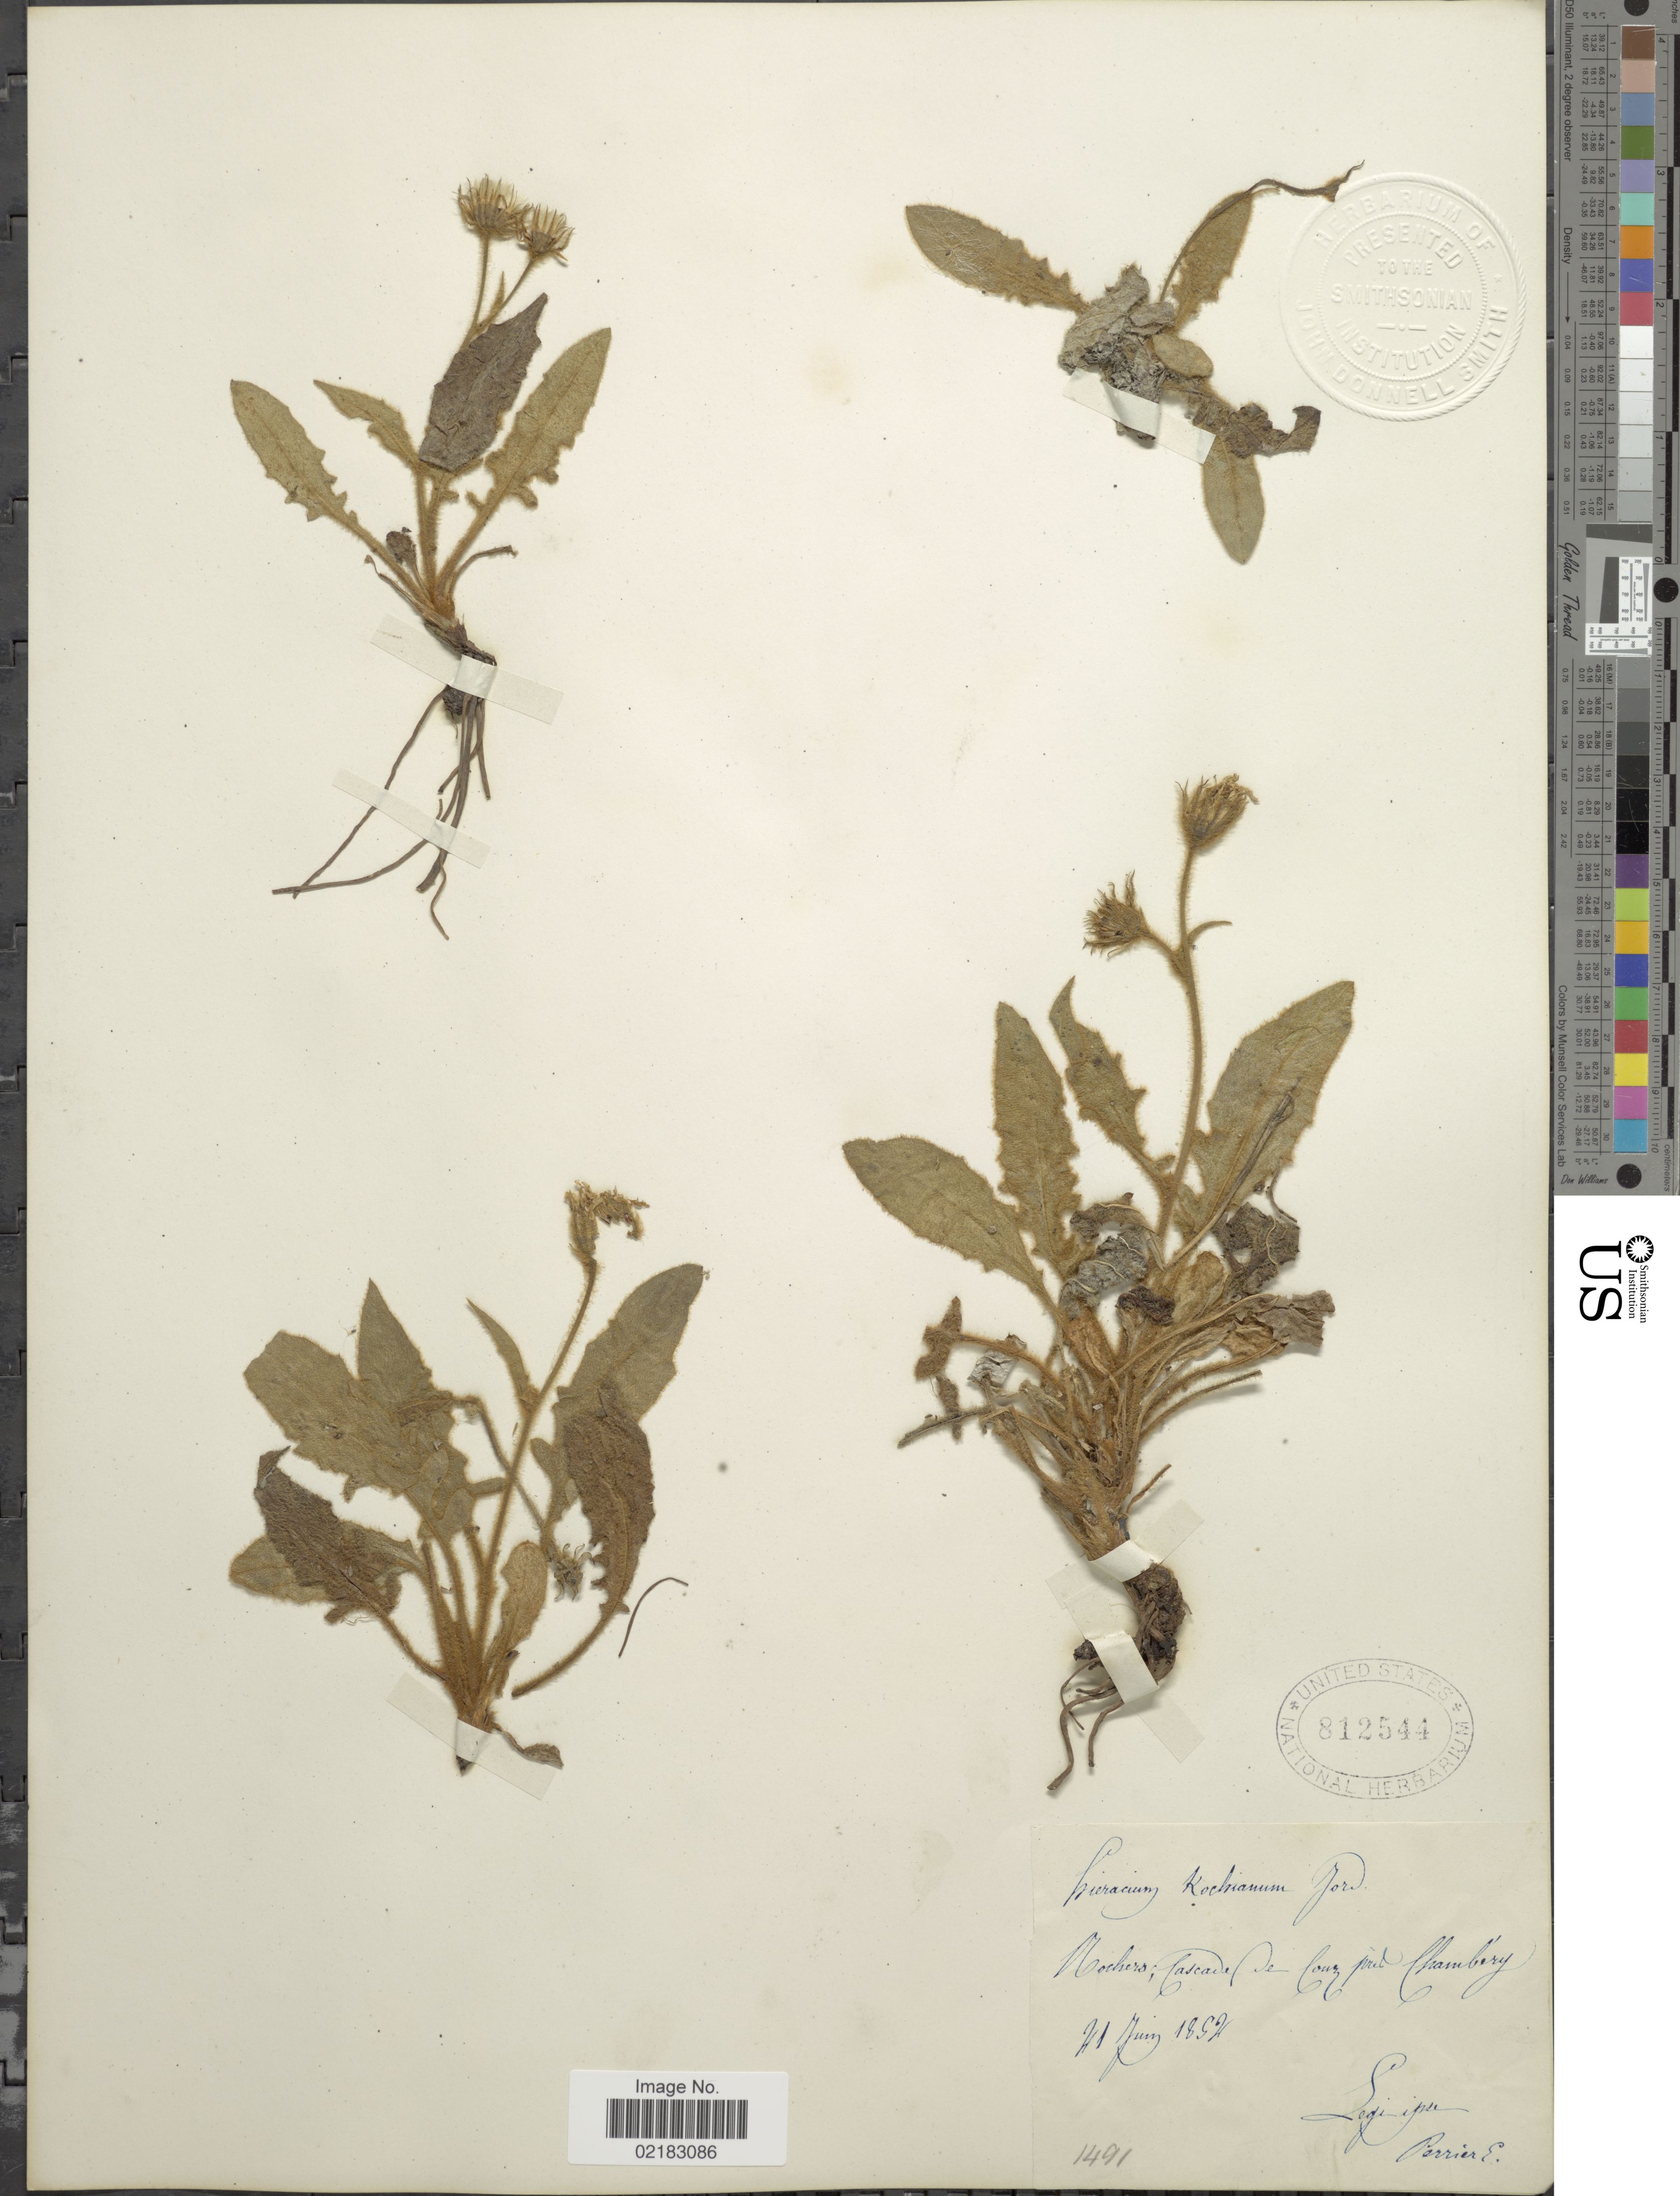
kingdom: Plantae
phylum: Tracheophyta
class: Magnoliopsida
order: Asterales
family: Asteraceae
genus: Hieracium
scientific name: Hieracium kochianum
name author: Jord.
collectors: E. A. Carrière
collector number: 1491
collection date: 1899-06-21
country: France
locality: Mochers, Cascade lpur pret Chambéry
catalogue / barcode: US 812544